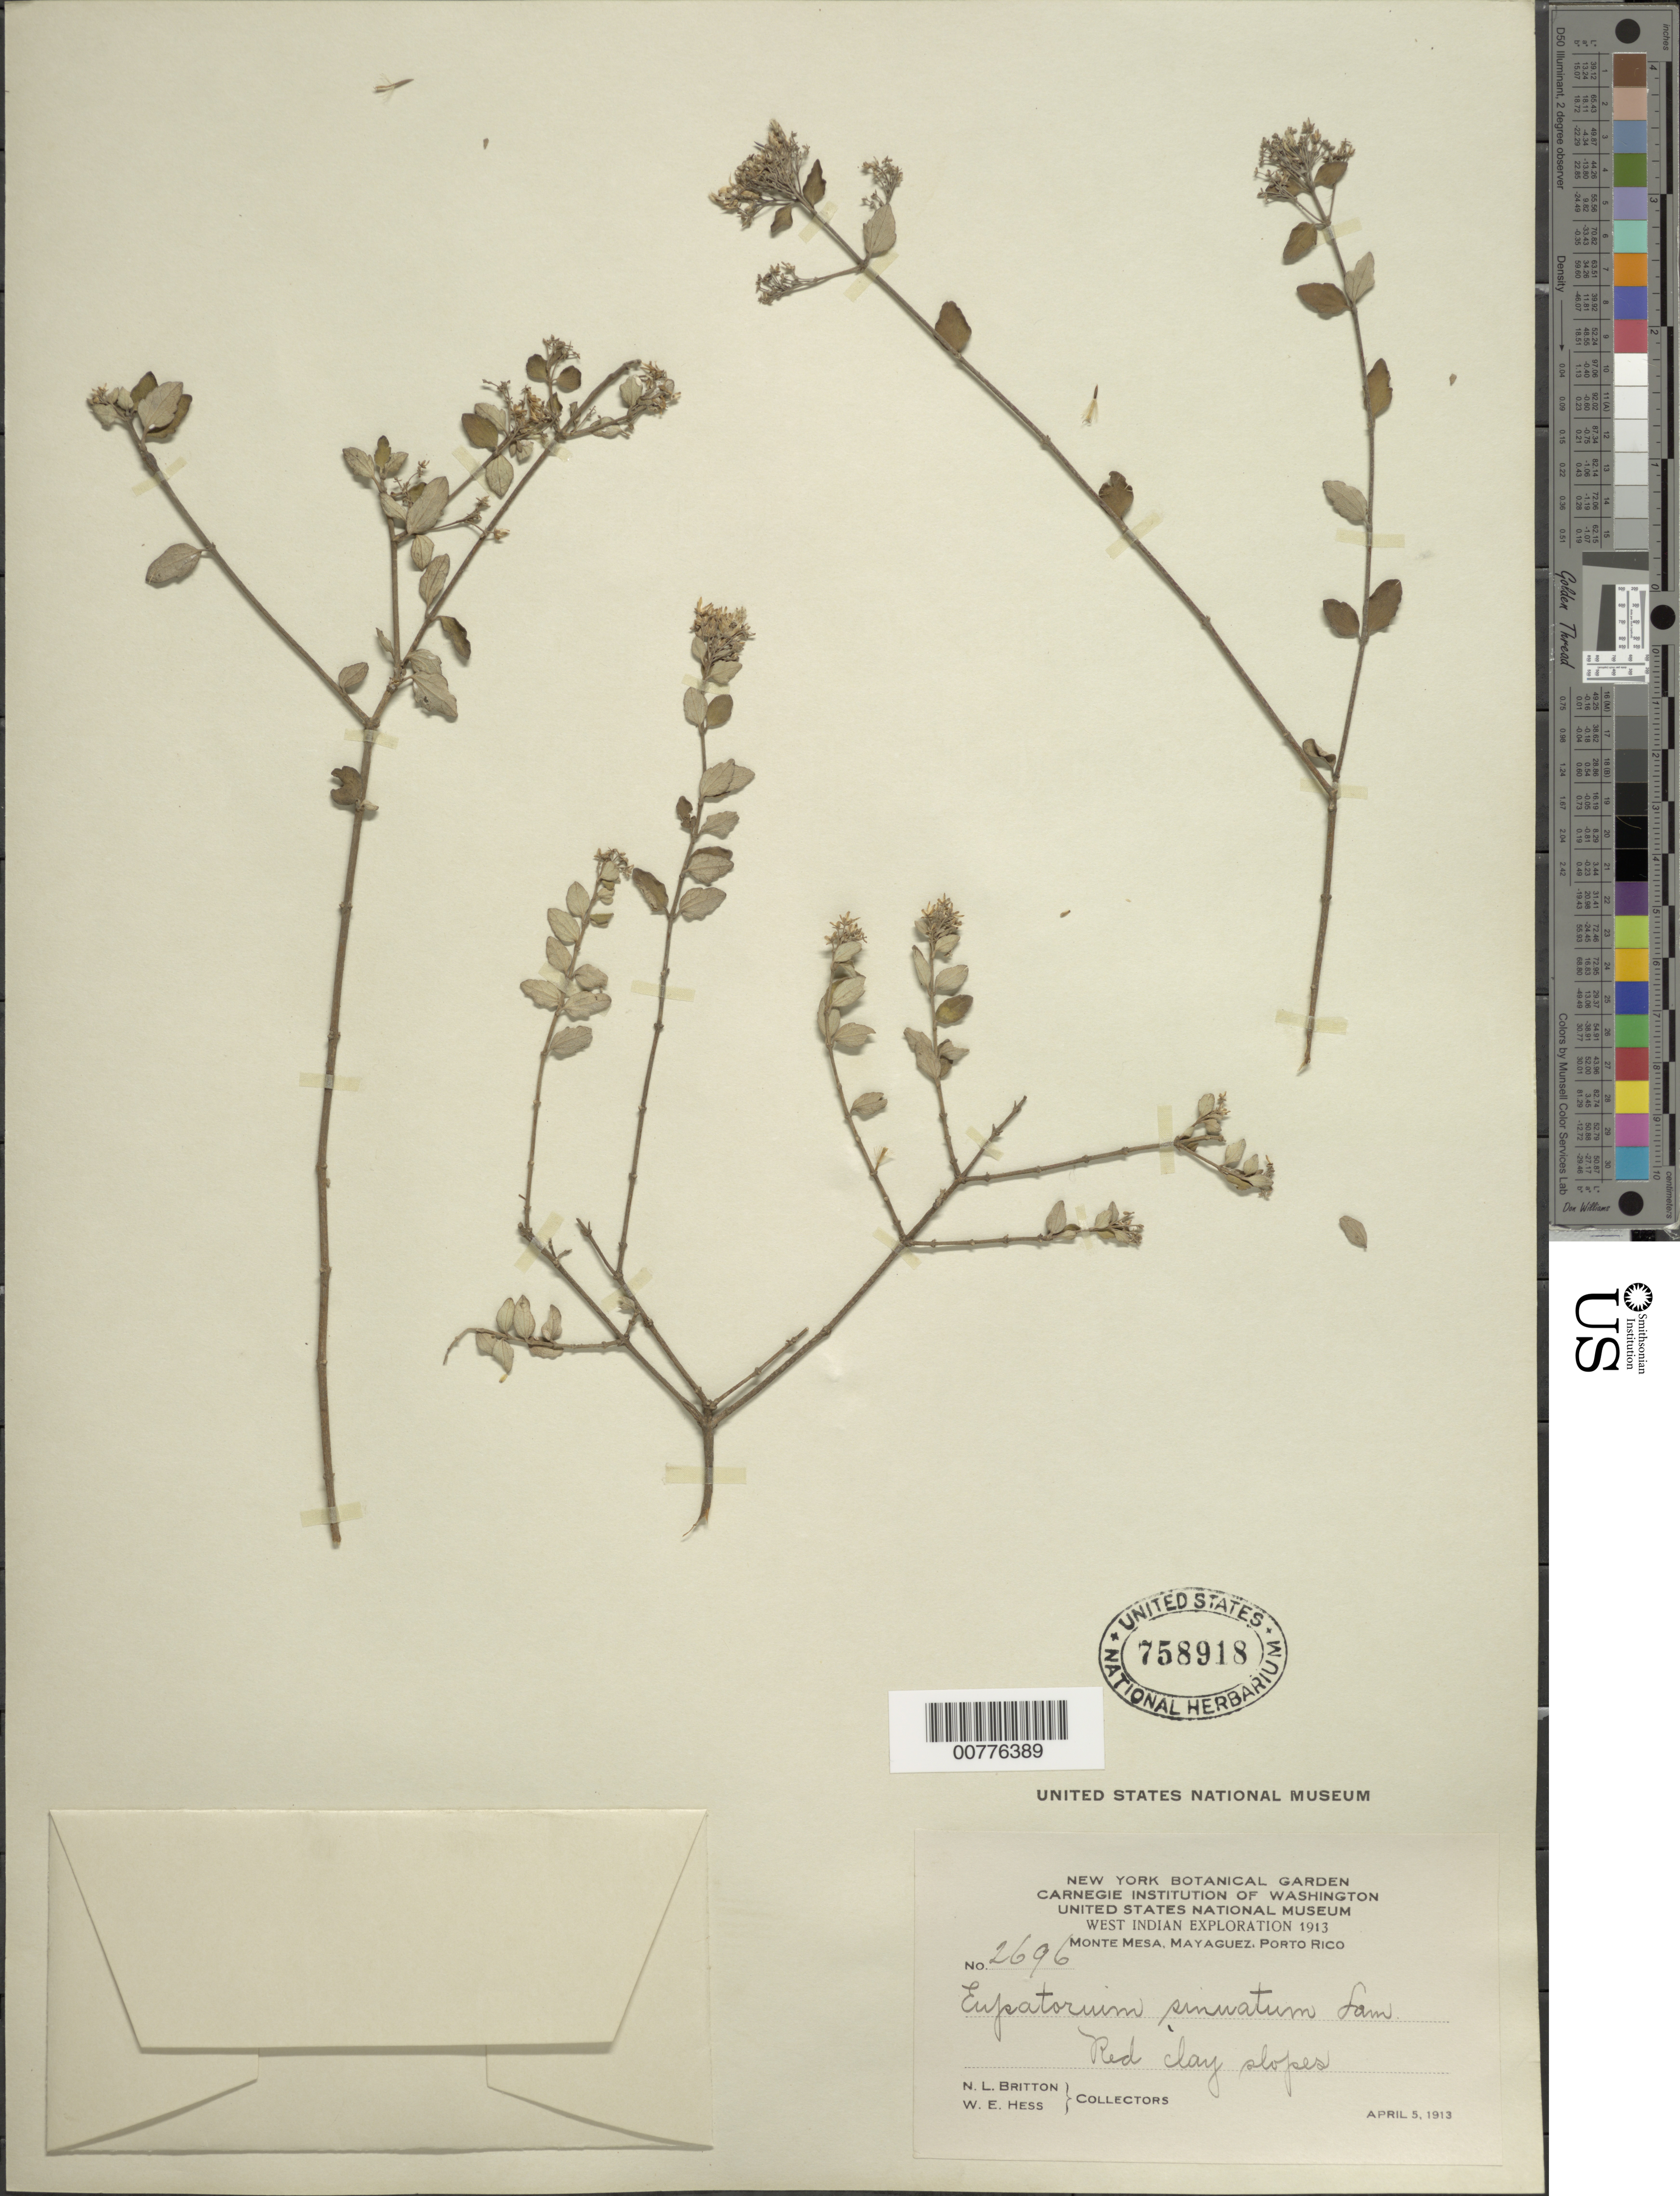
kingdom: Plantae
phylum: Tracheophyta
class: Magnoliopsida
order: Asterales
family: Asteraceae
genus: Chromolaena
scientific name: Chromolaena sinuata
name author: (Lam.) R.M. King & H. Rob.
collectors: N. Britton & W. Hess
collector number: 2696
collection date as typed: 05 Apr 1913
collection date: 1913-04-05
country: Puerto Rico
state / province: Mayagüez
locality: Monte Mesa, Mayaguez. Red clay slopes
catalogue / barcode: US 758918